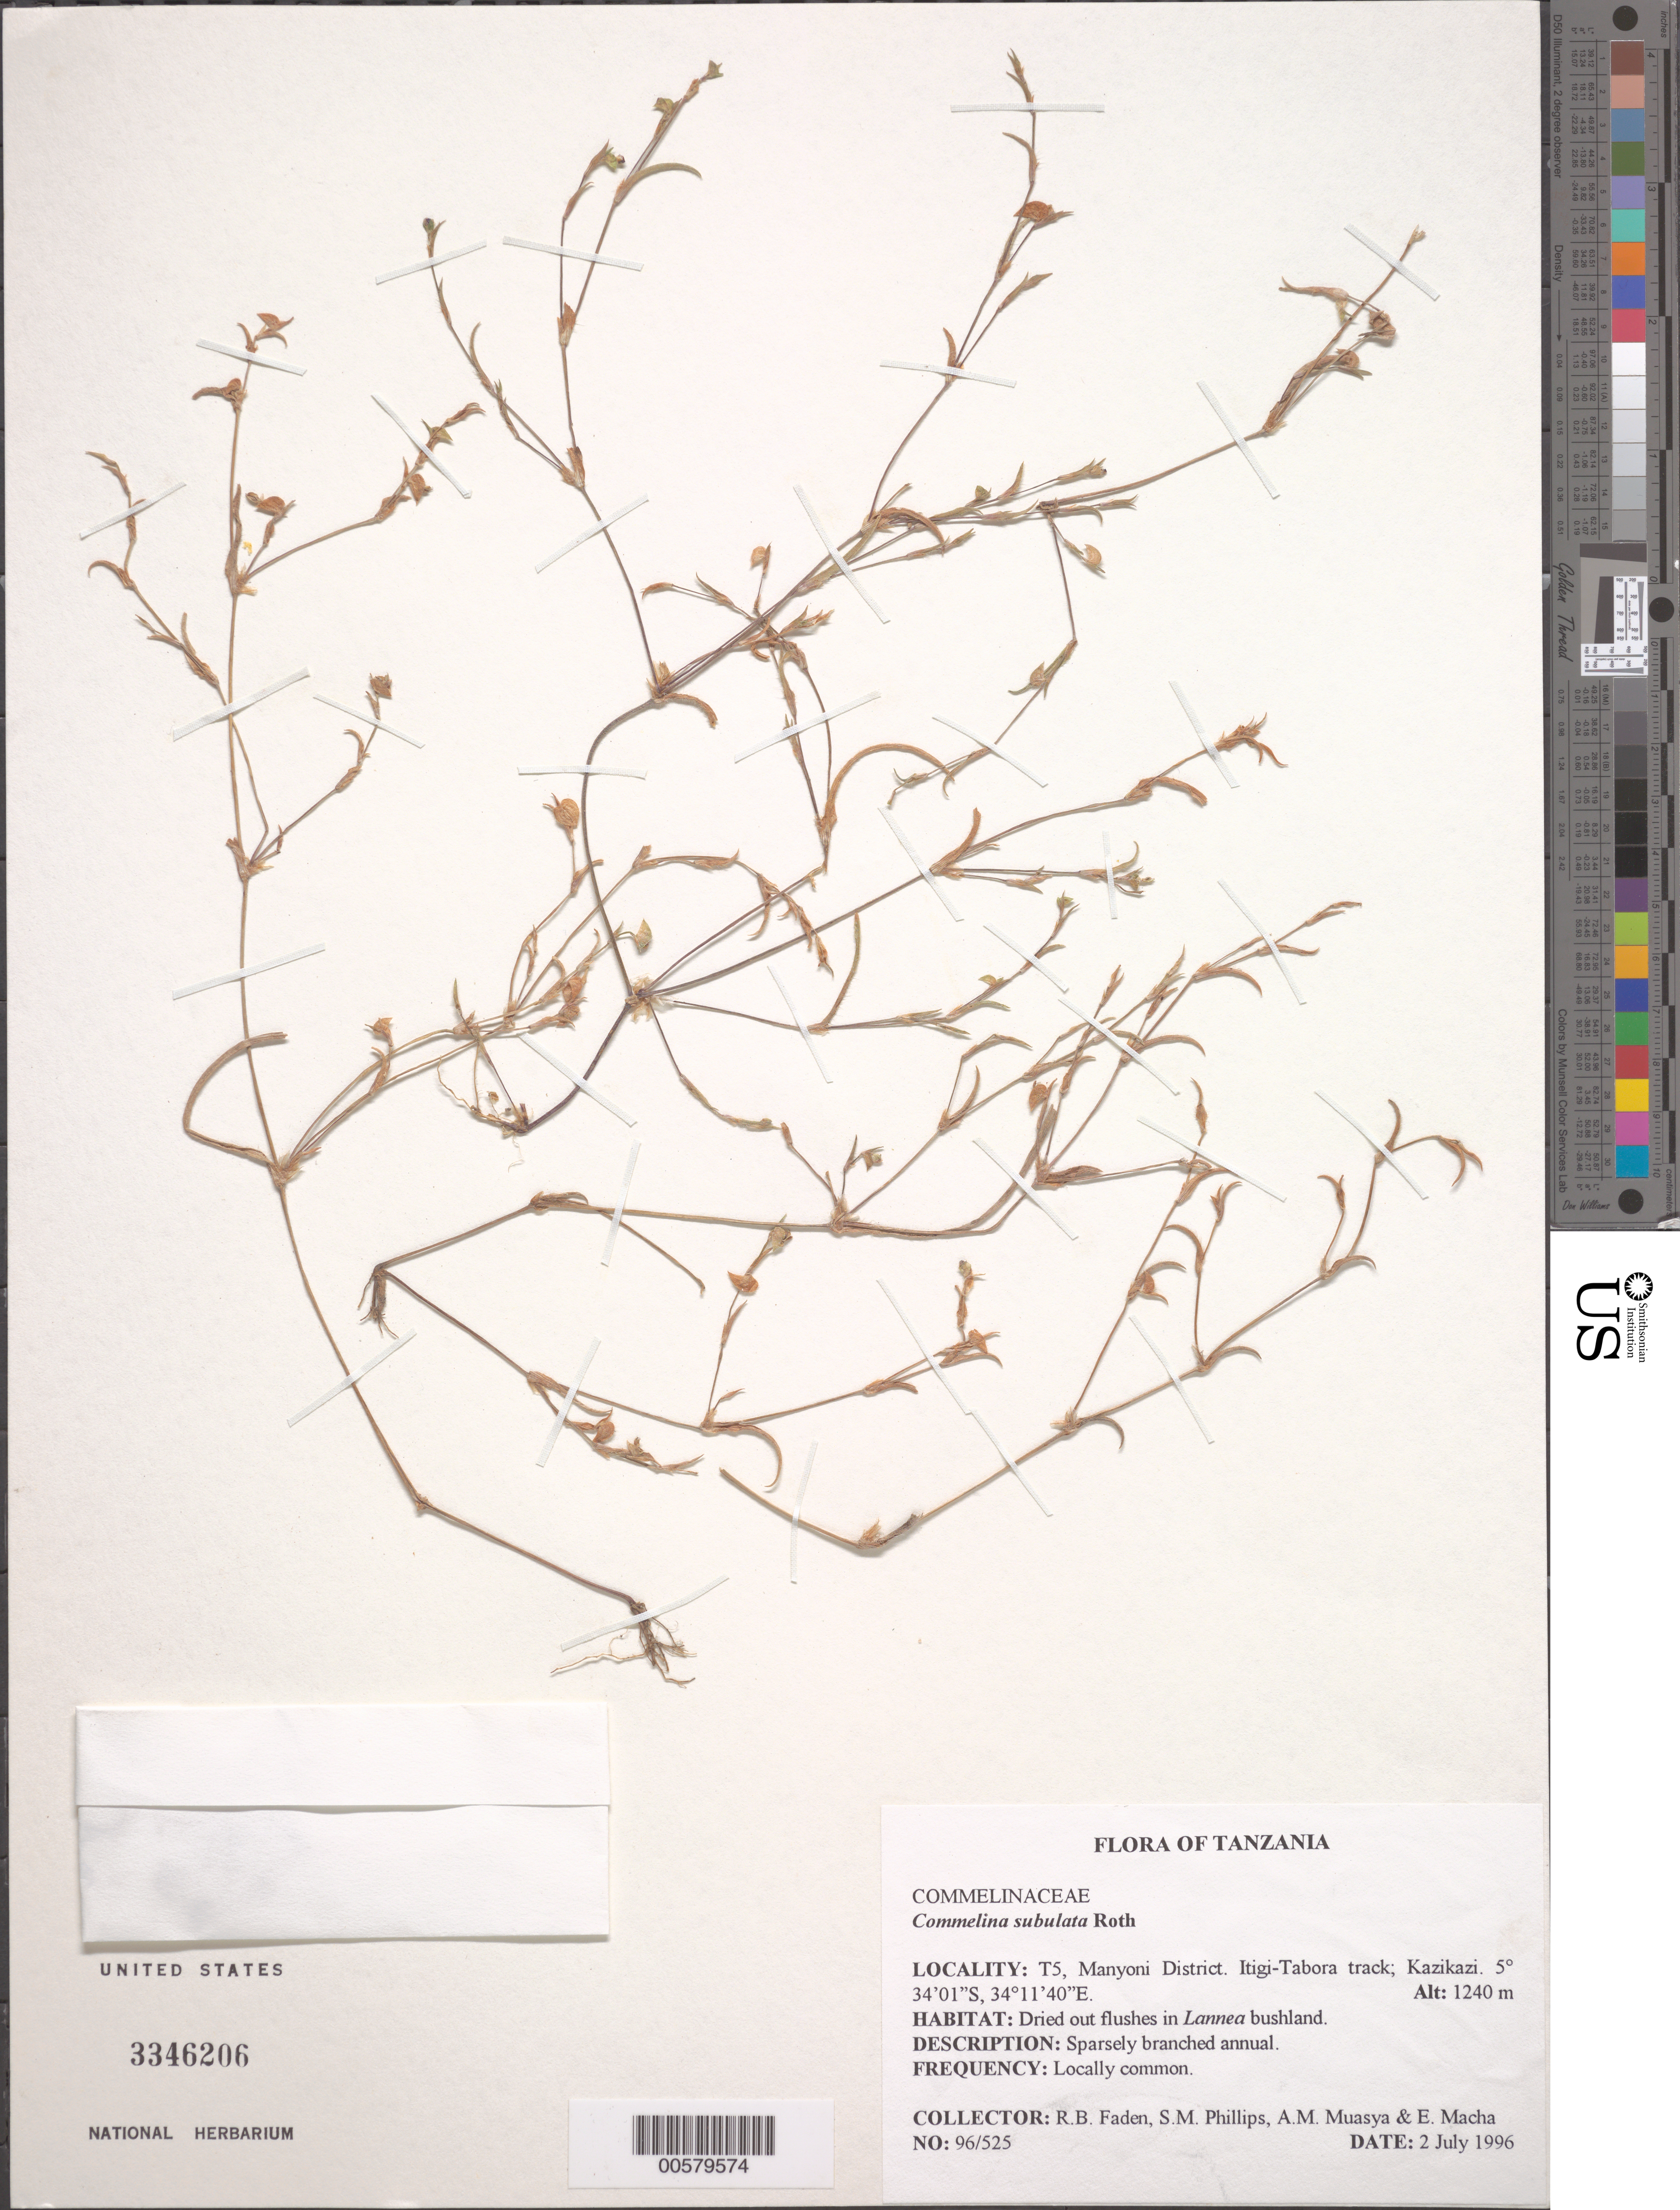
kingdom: Plantae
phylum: Tracheophyta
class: Liliopsida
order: Commelinales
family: Commelinaceae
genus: Commelina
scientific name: Commelina trilobosperma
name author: K. Schum.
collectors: R. B. Faden, S. M. Phillips, A. Muasya & E. Macha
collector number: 96/525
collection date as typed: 02 Jul 1996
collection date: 1996-07-02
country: Tanzania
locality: Manyoni dist., rungwa-itigi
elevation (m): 1240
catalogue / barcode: US 3346206